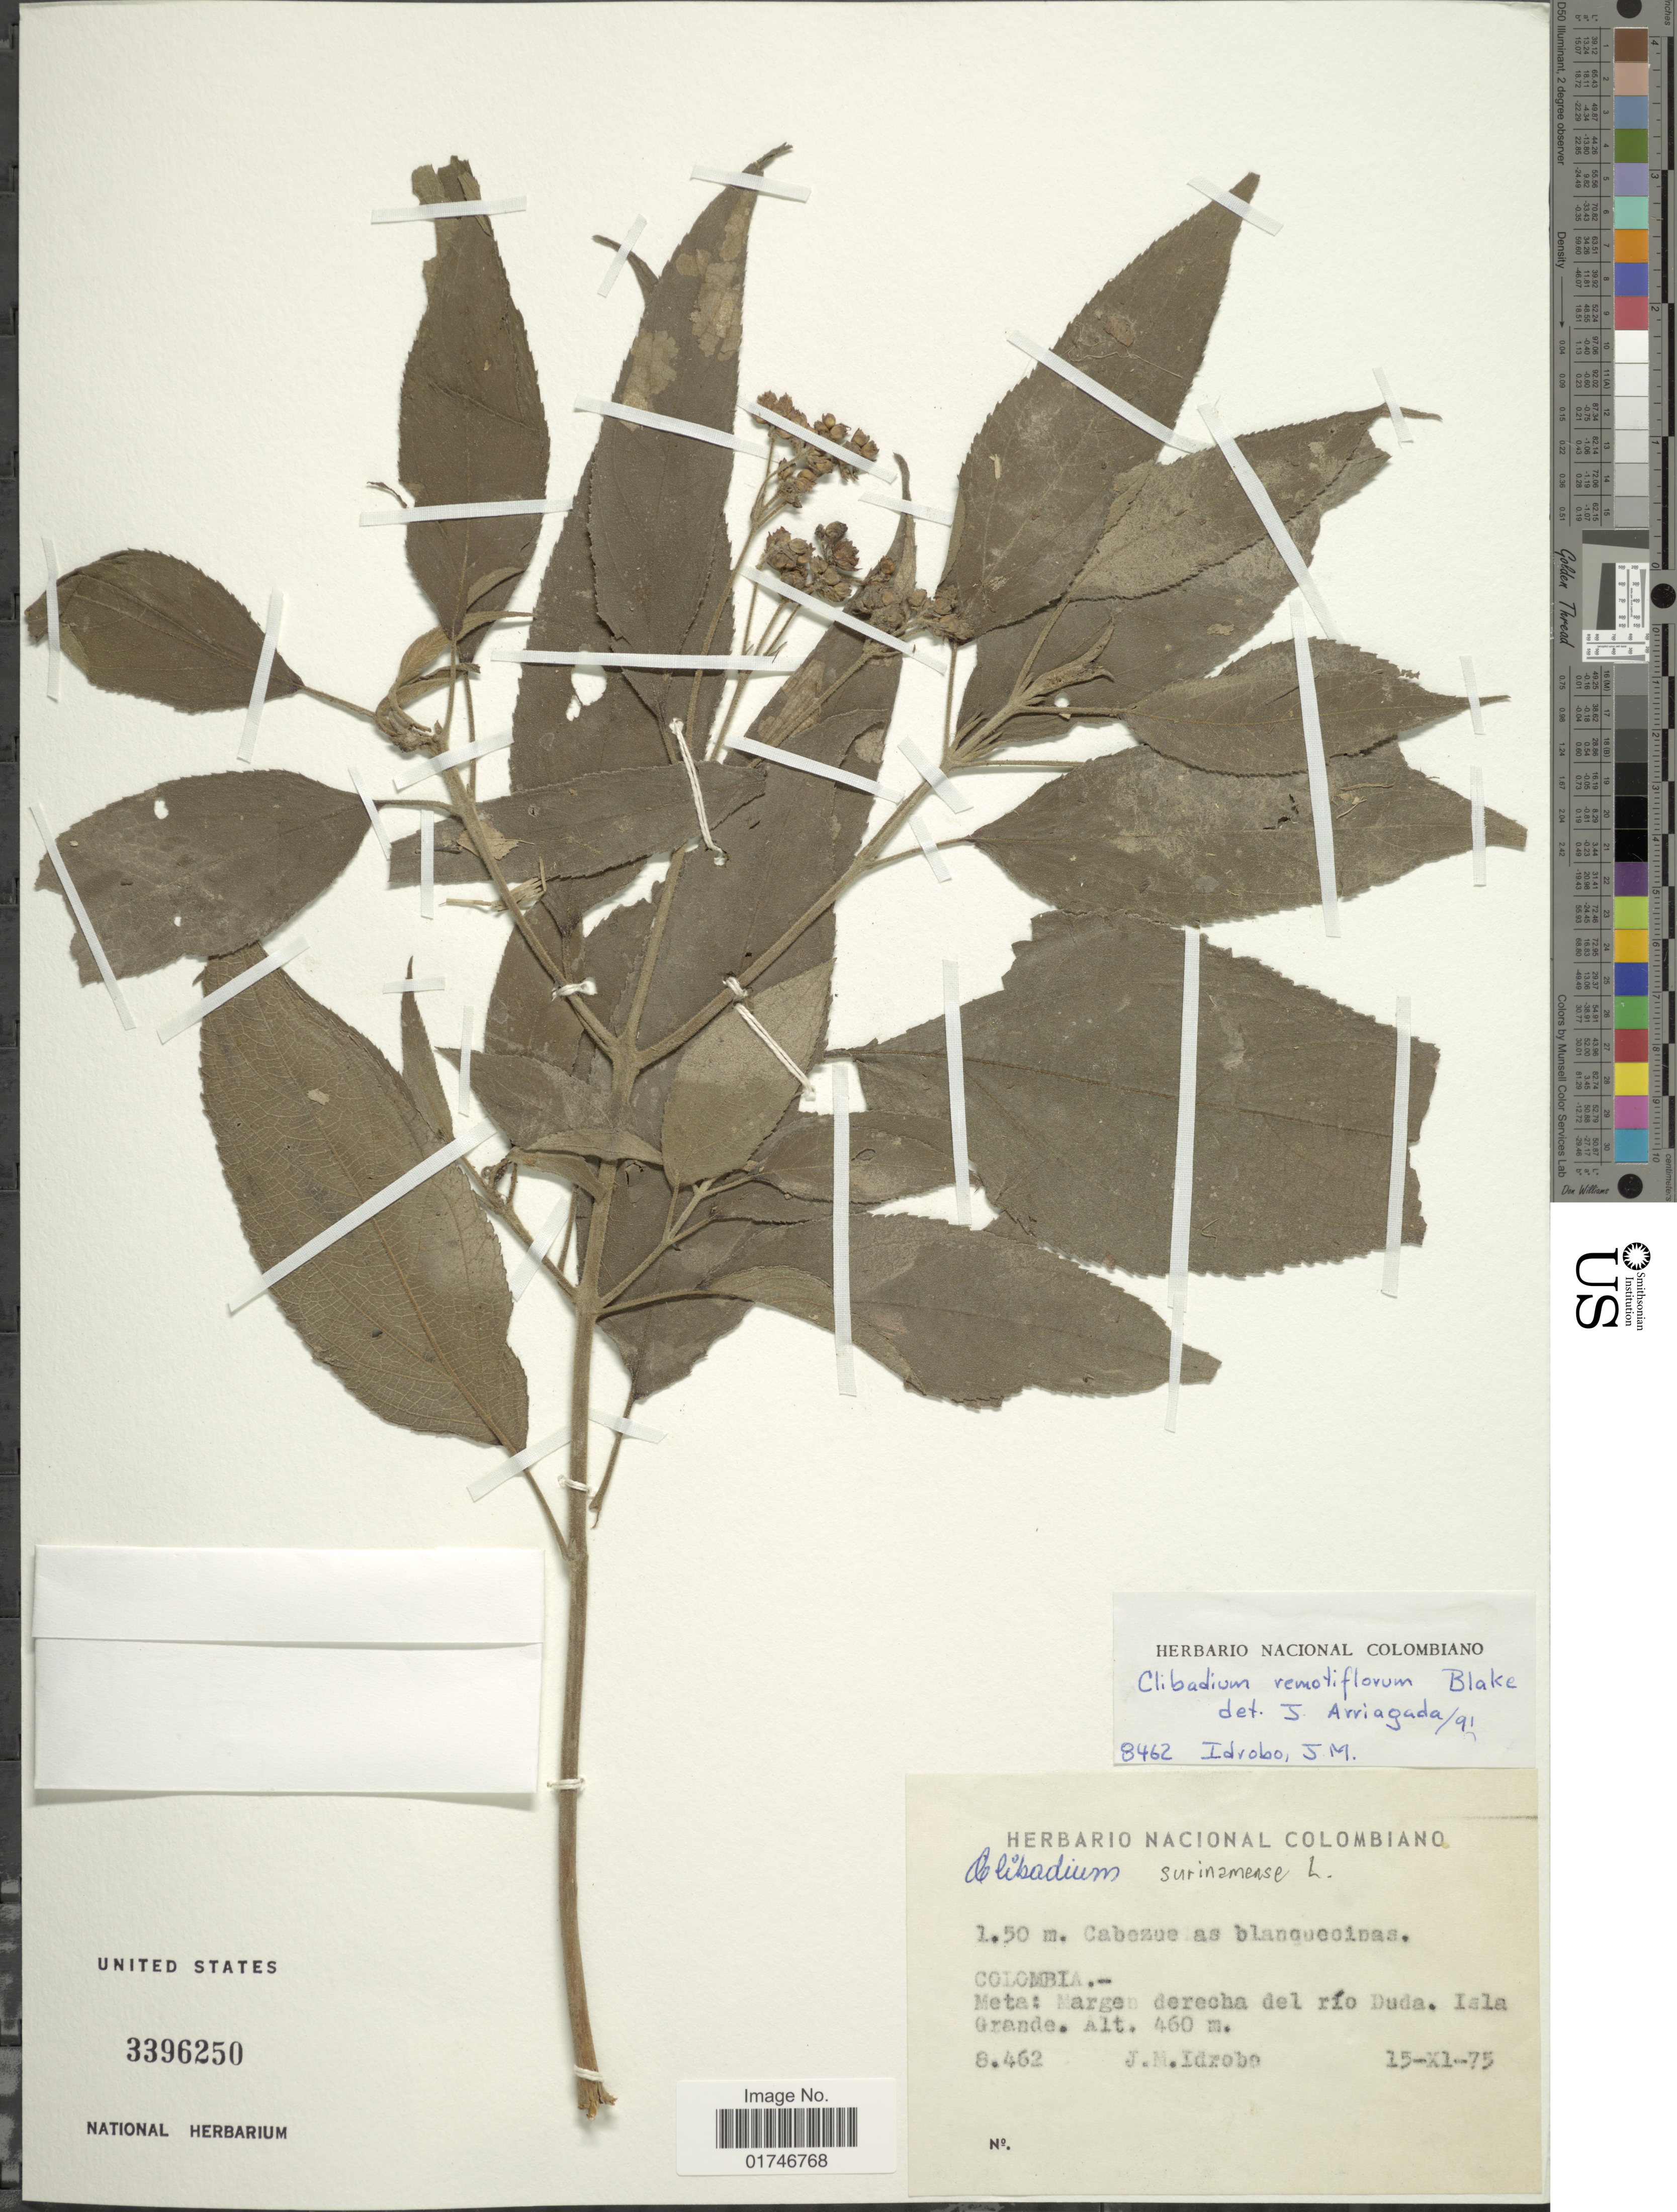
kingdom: Plantae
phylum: Tracheophyta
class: Magnoliopsida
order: Asterales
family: Asteraceae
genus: Clibadium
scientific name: Clibadium remotiflorum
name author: S.F. Blake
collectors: J. M. Idrobo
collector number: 8462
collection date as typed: Transcribed d/m/y: 15/11/75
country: Colombia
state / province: Meta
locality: Colombia: Meta: Margen derecha del río Duda. Isla Grande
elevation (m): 460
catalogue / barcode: US 3396250